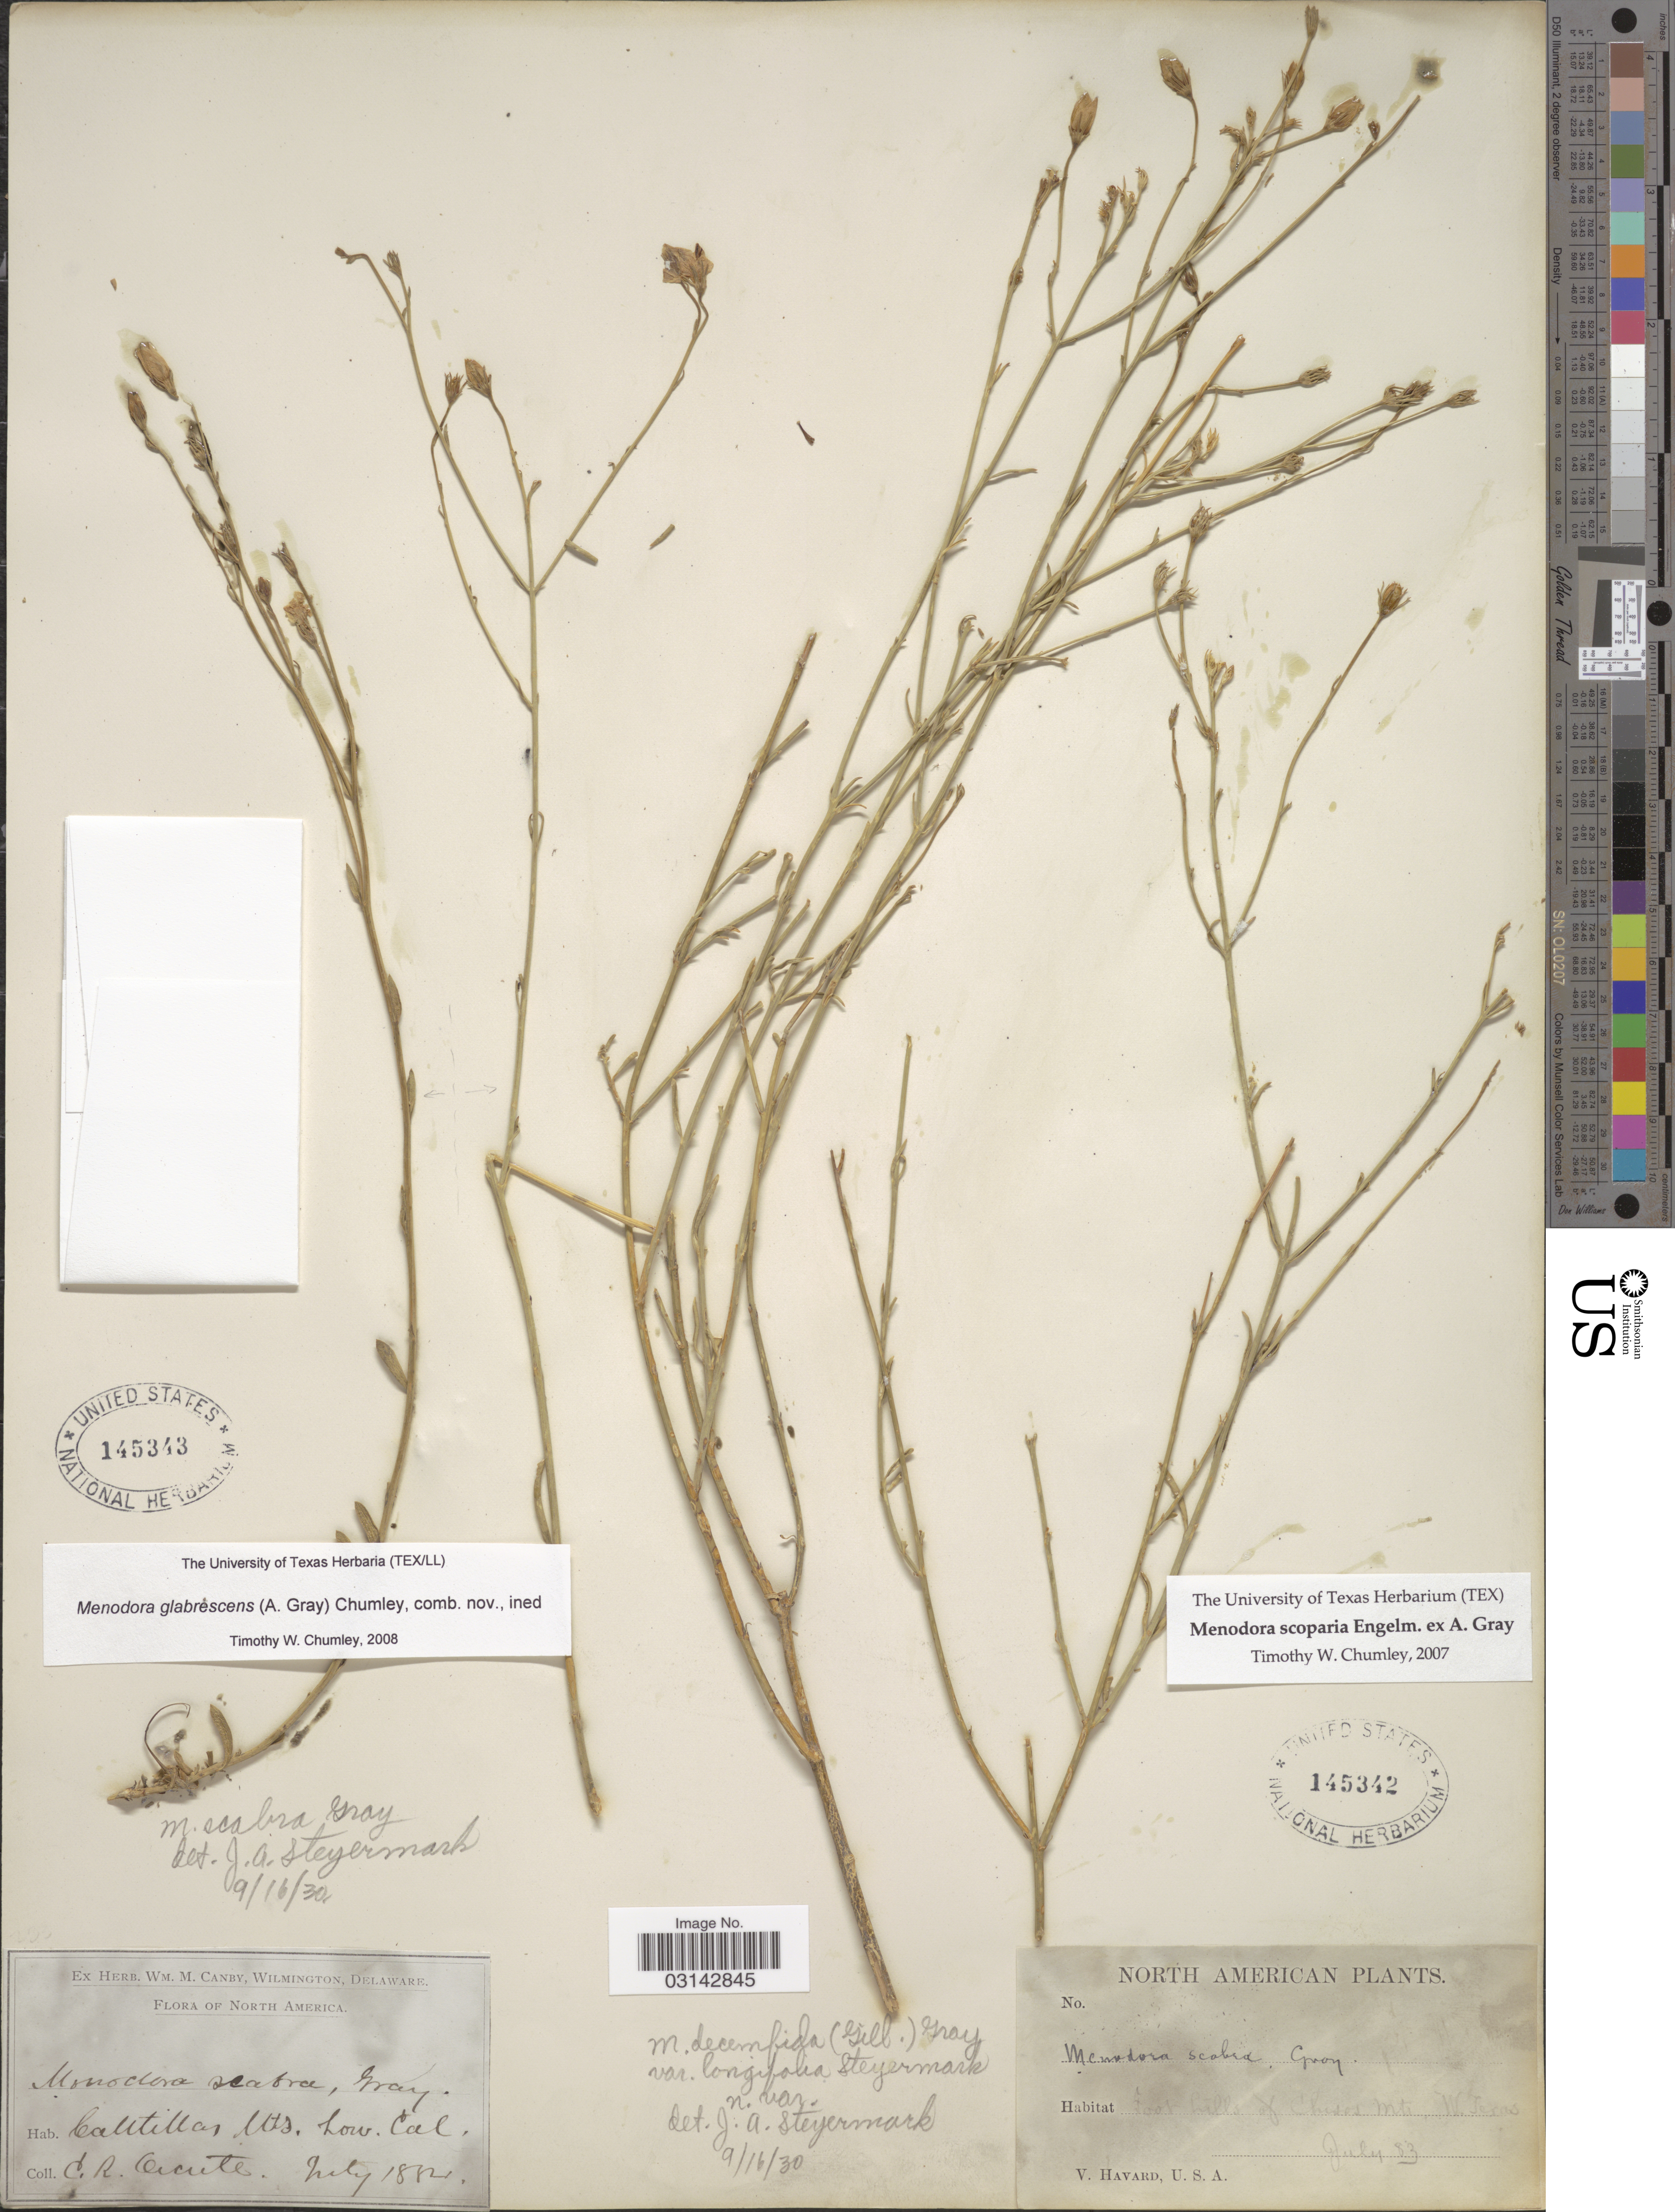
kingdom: Plantae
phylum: Tracheophyta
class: Magnoliopsida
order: Lamiales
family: Oleaceae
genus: Menodora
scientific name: Menodora scoparia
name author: Engelm. ex A. Gray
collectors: V. Havard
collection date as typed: Transcribed d/m/y: /7/83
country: United States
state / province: Texas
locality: Foot hills of Chisos Mts., W. Texas.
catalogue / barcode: US 145342